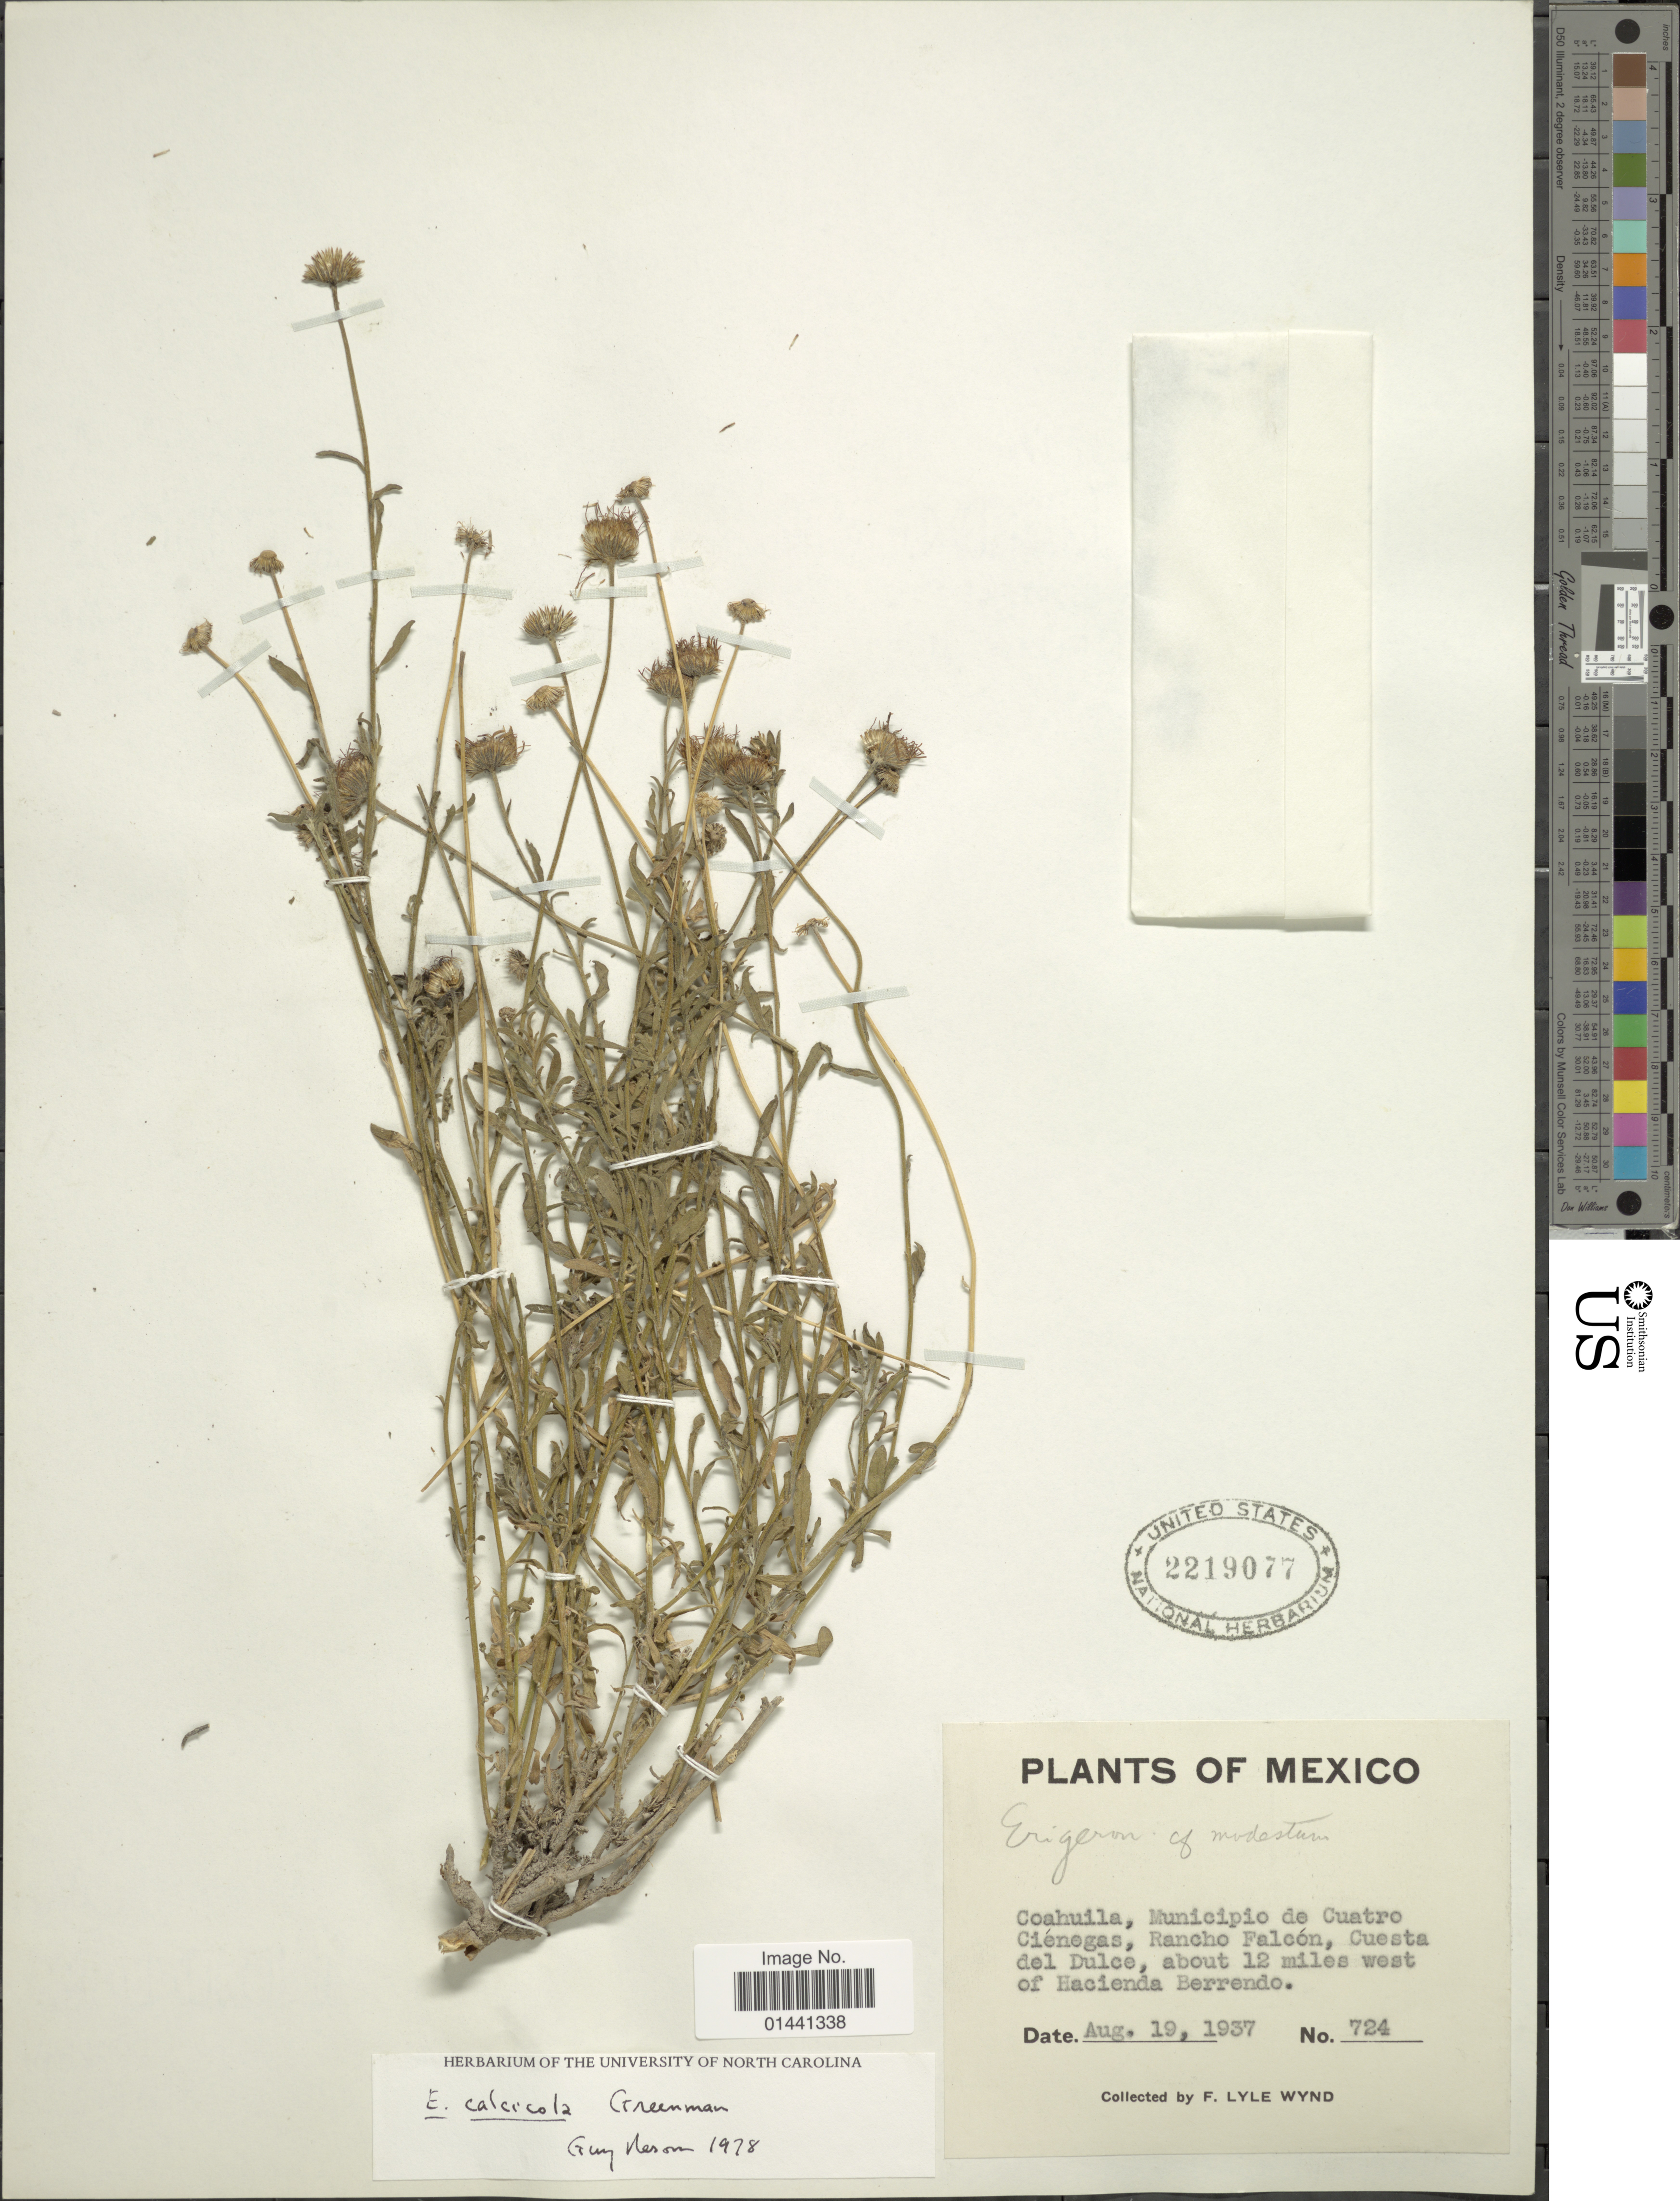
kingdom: Plantae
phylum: Tracheophyta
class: Magnoliopsida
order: Asterales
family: Asteraceae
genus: Erigeron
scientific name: Erigeron calcicola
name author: Greenm.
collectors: F. L. Wynd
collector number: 724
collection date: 1937-08-19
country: Mexico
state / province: Coahuila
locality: Municipio de Cuatro Ciénegas, Rancho Falcón, Cuesta del Dulce, about 12 miles west of Haciendo Berrendo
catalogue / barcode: US 2219077